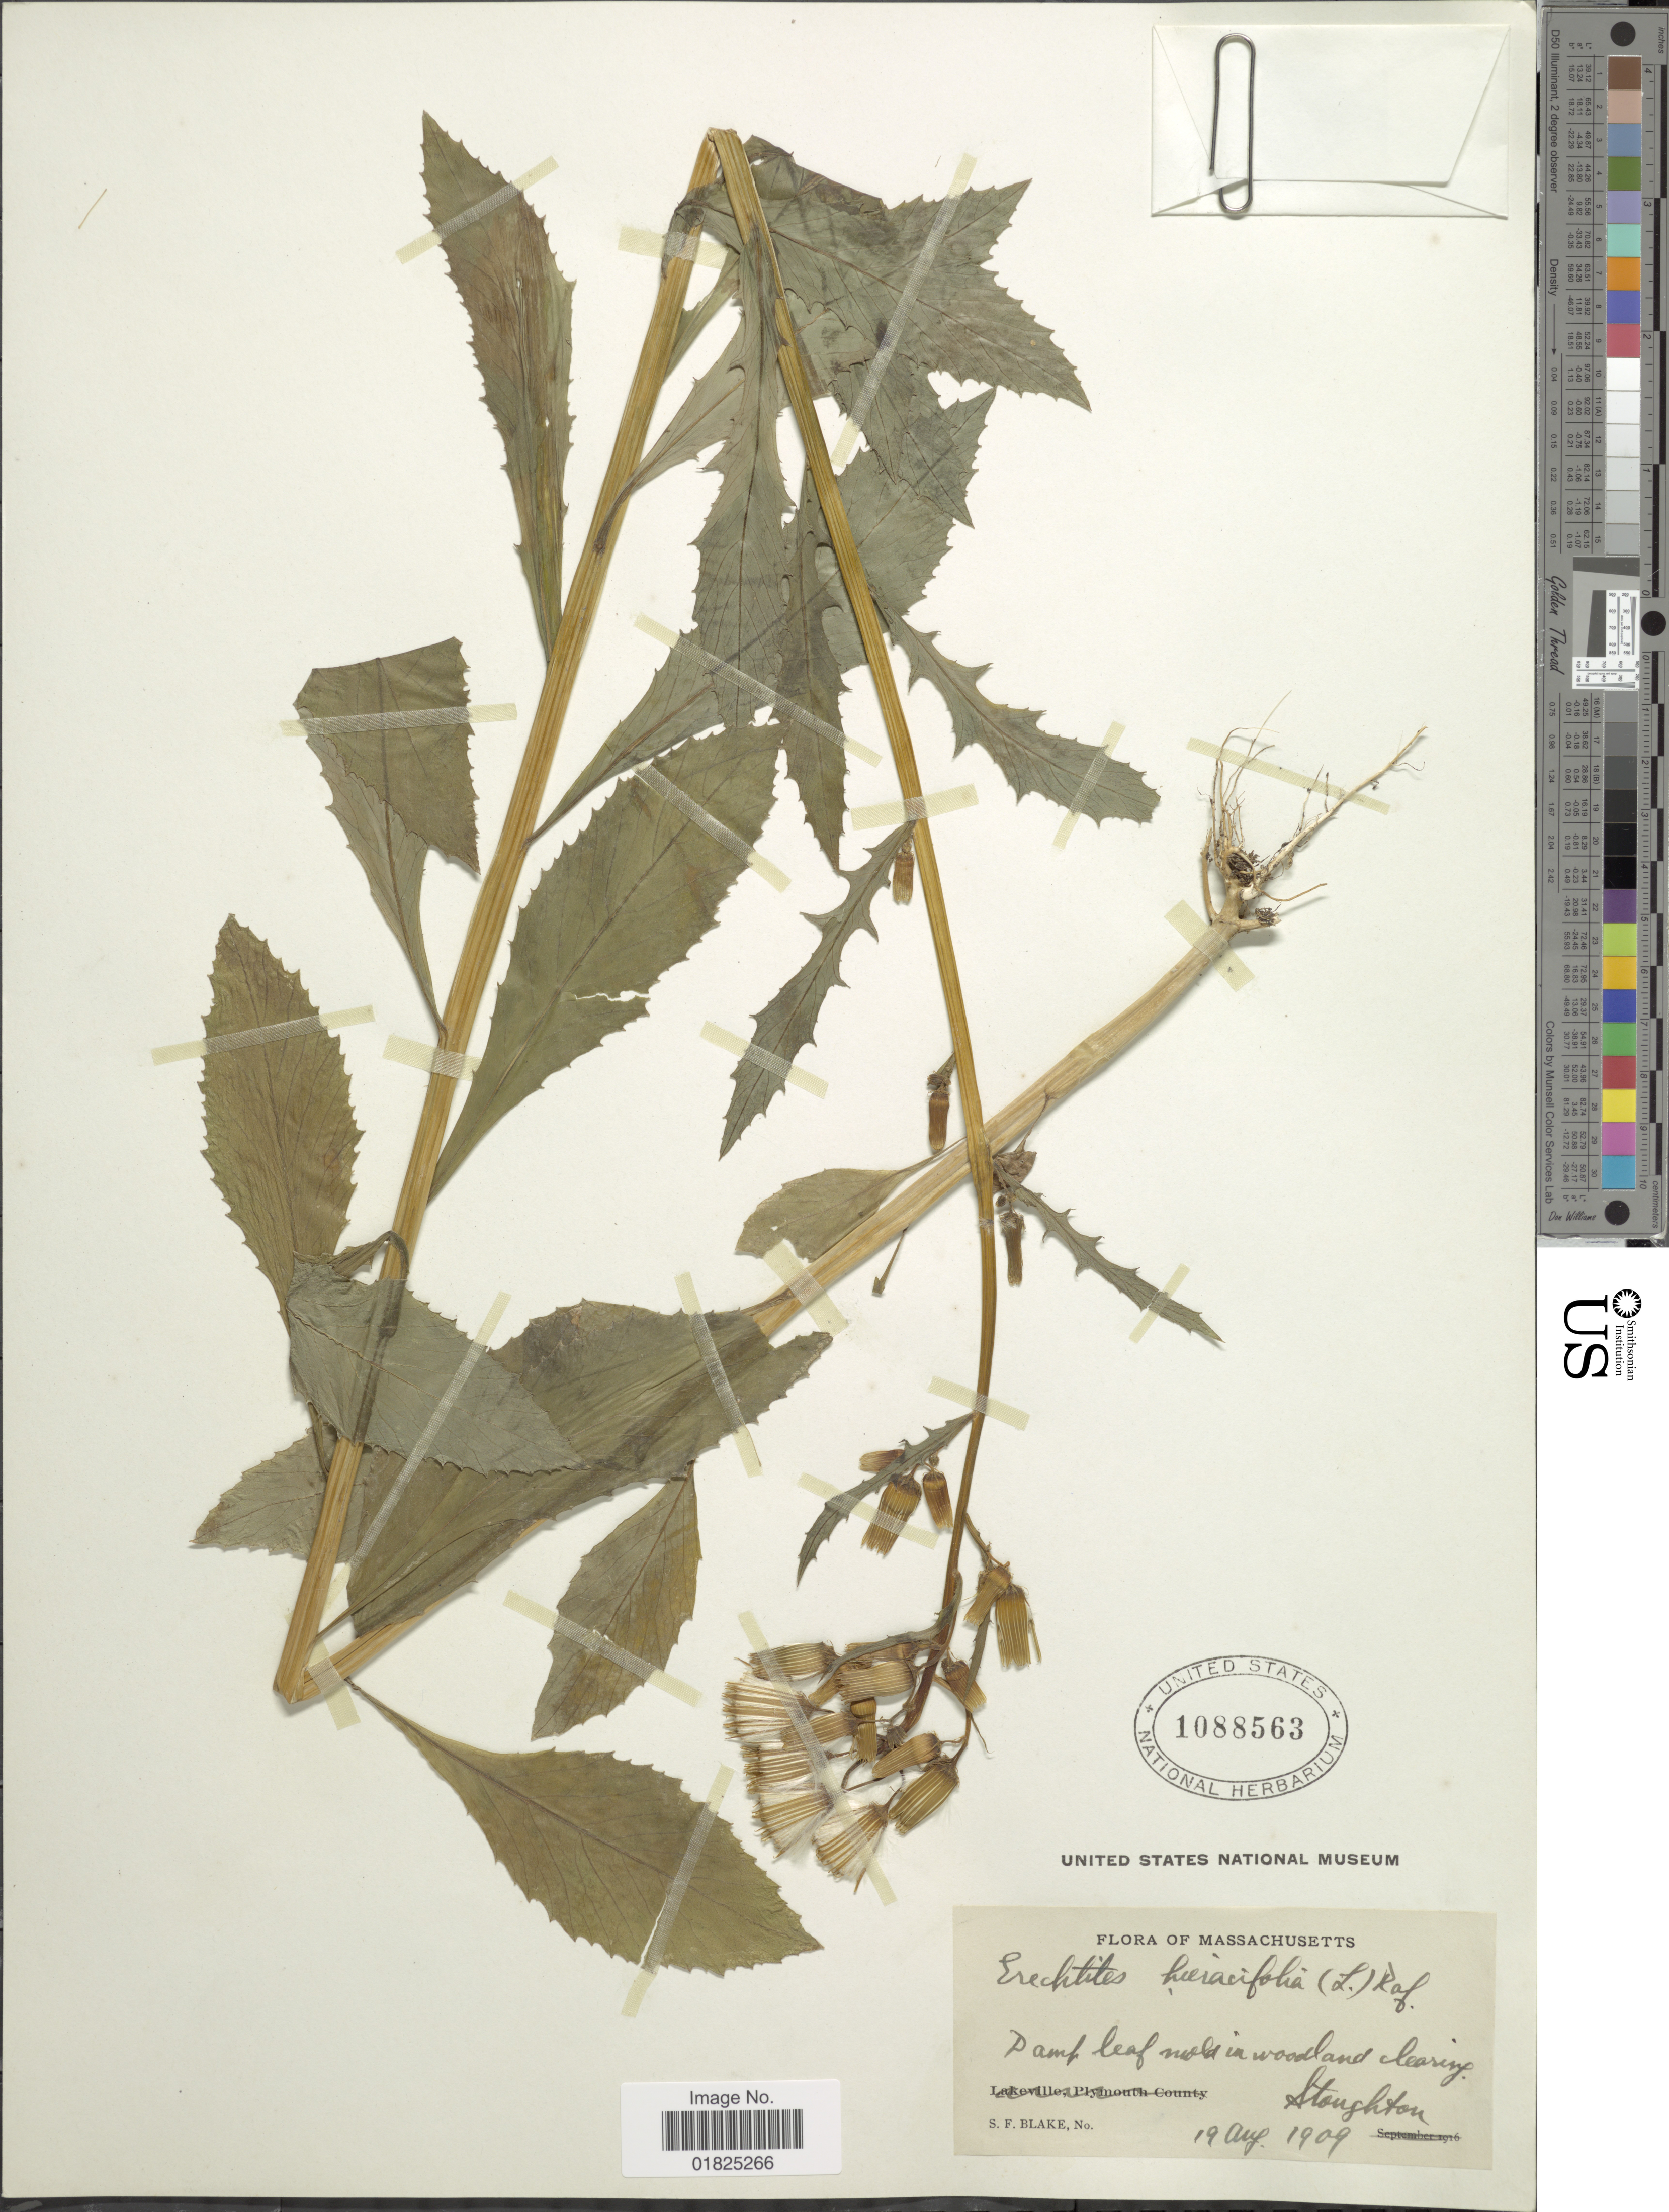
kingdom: Plantae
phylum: Tracheophyta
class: Magnoliopsida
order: Asterales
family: Asteraceae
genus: Erechtites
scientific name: Erechtites hieraciifolius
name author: (L.) Raf. ex DC.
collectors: S. Blake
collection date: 1909-08-19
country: United States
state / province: Massachusetts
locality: Stoughton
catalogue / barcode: US 1088563